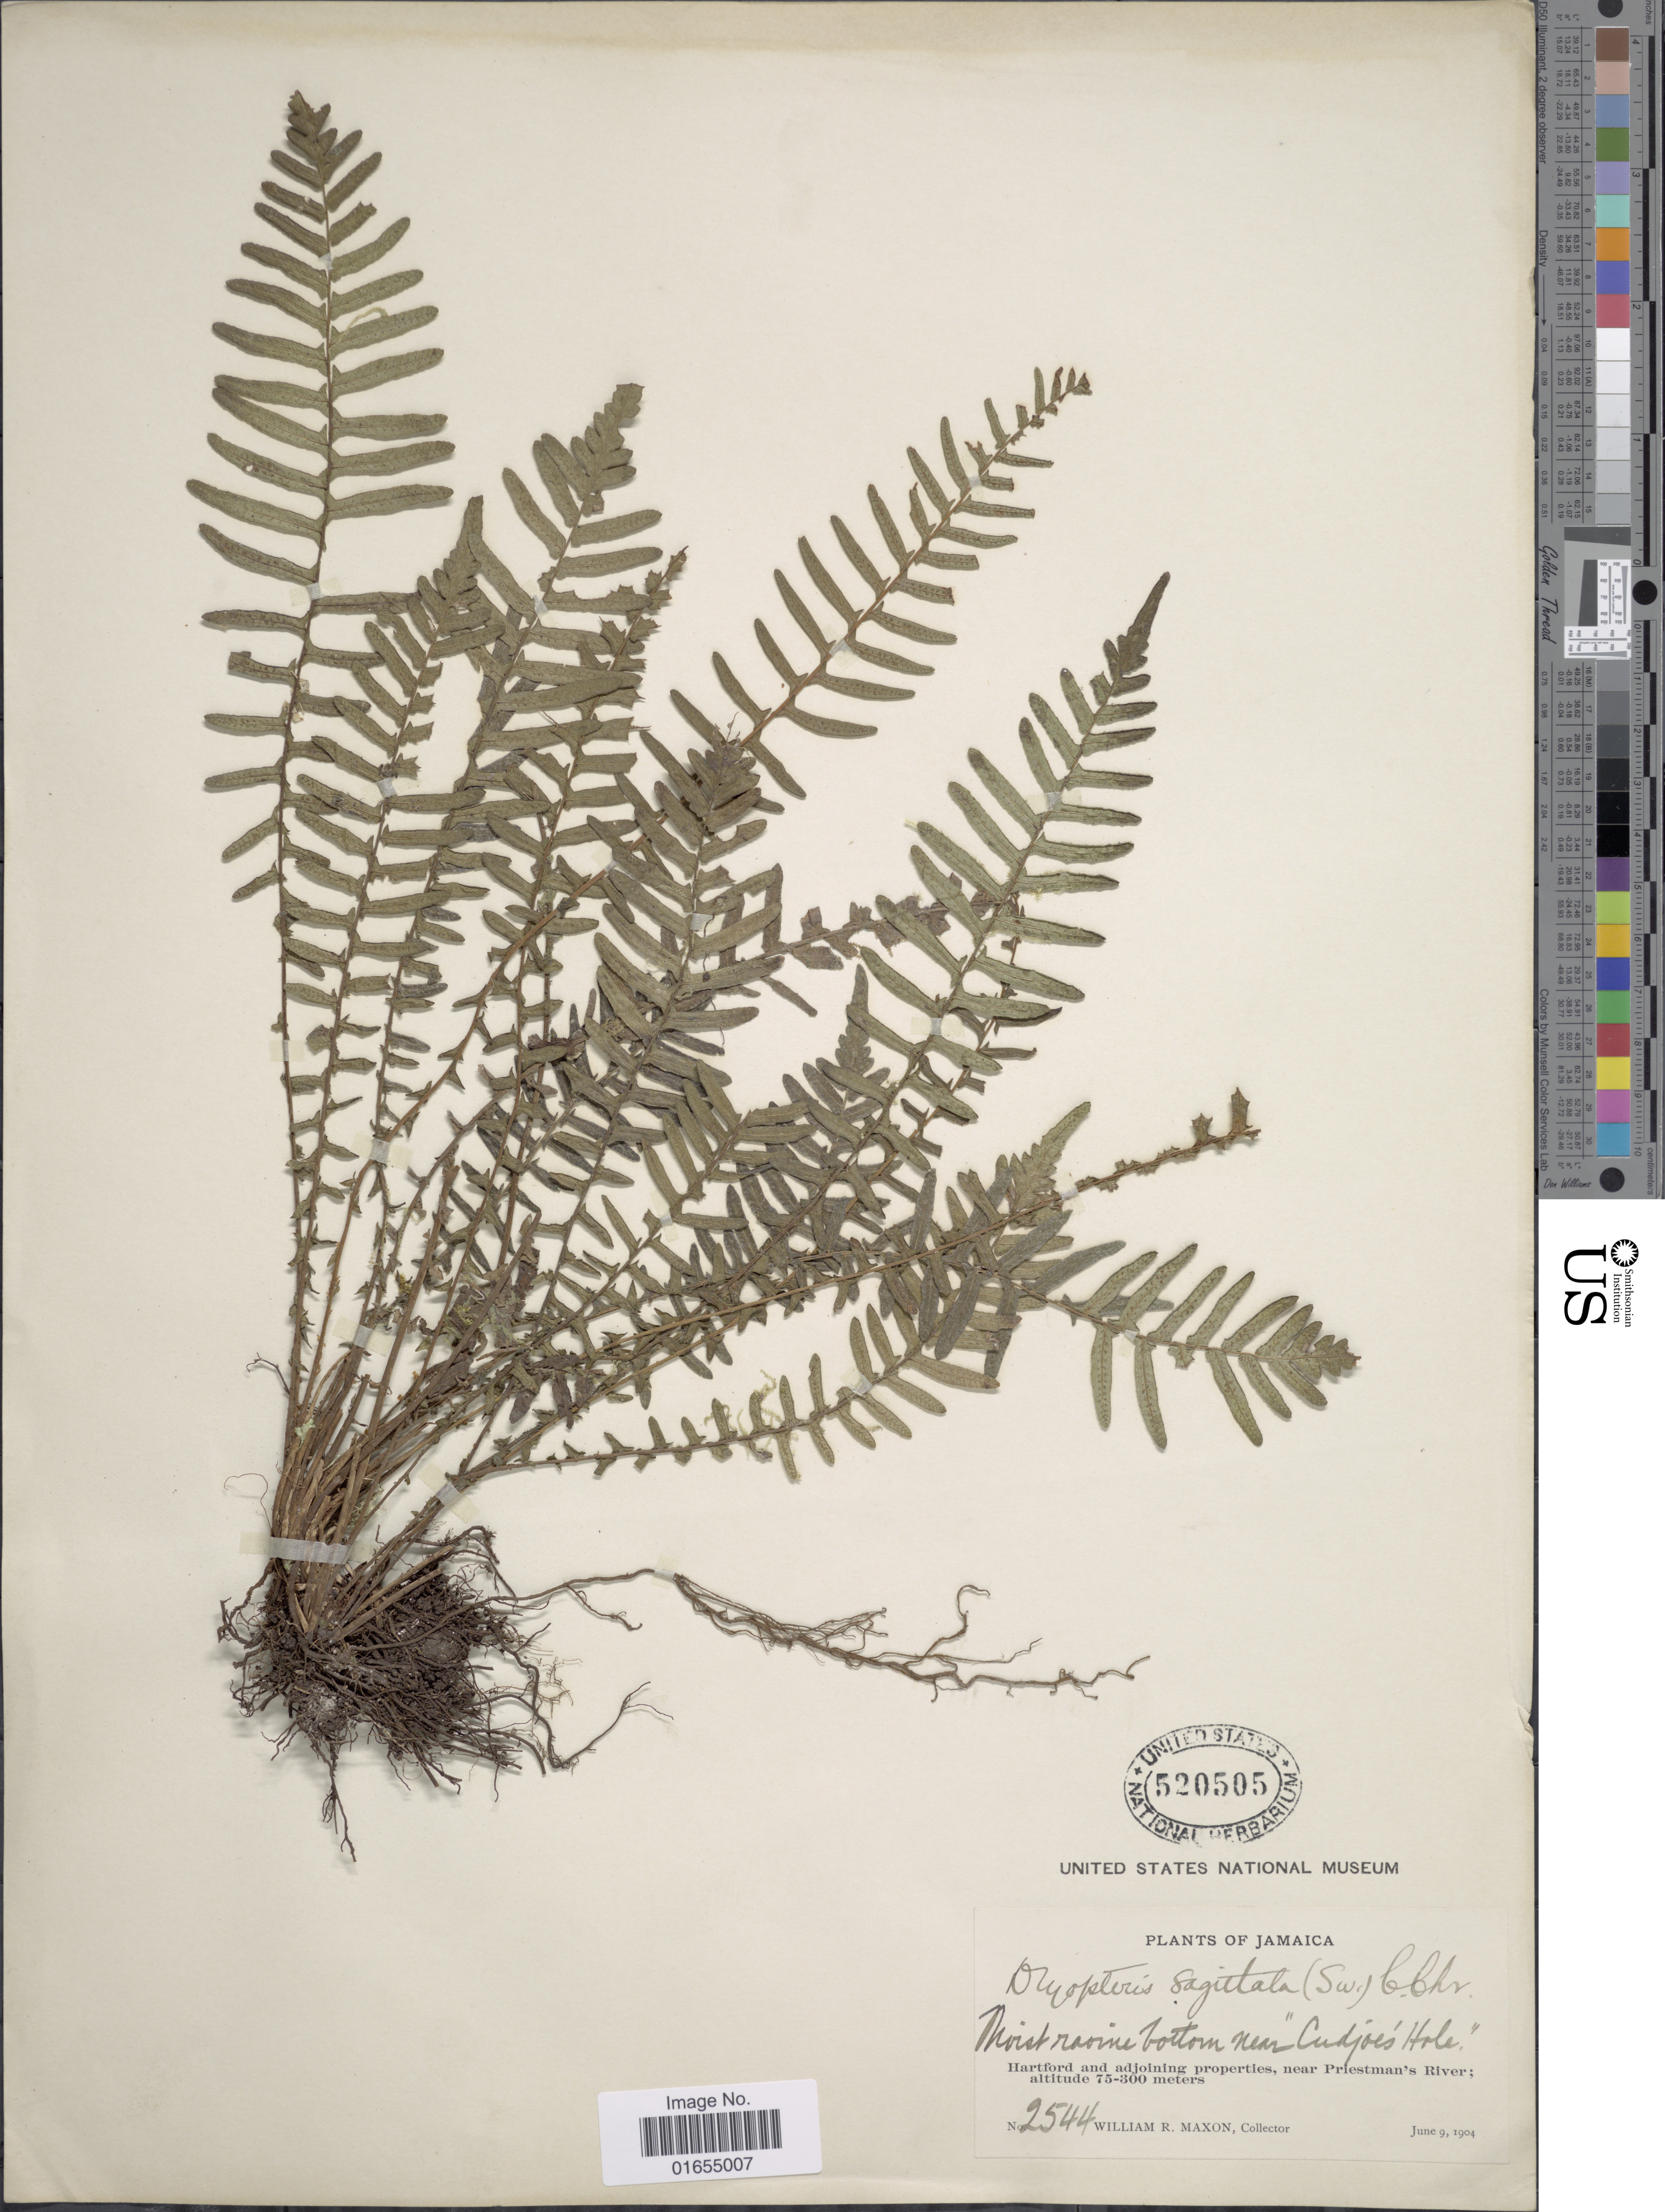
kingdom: Plantae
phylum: Tracheophyta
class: Polypodiopsida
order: Polypodiales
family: Thelypteridaceae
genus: Goniopteris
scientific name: Goniopteris sagittata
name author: (Sw.) Pic. Serm.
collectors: W. R. Maxon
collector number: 2544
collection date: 1904-06-09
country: Jamaica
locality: Moist ravine bottom near "Cudjoes Hole" Hartford and adjoining properties, near Priestman's River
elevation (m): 75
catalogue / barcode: US 520505